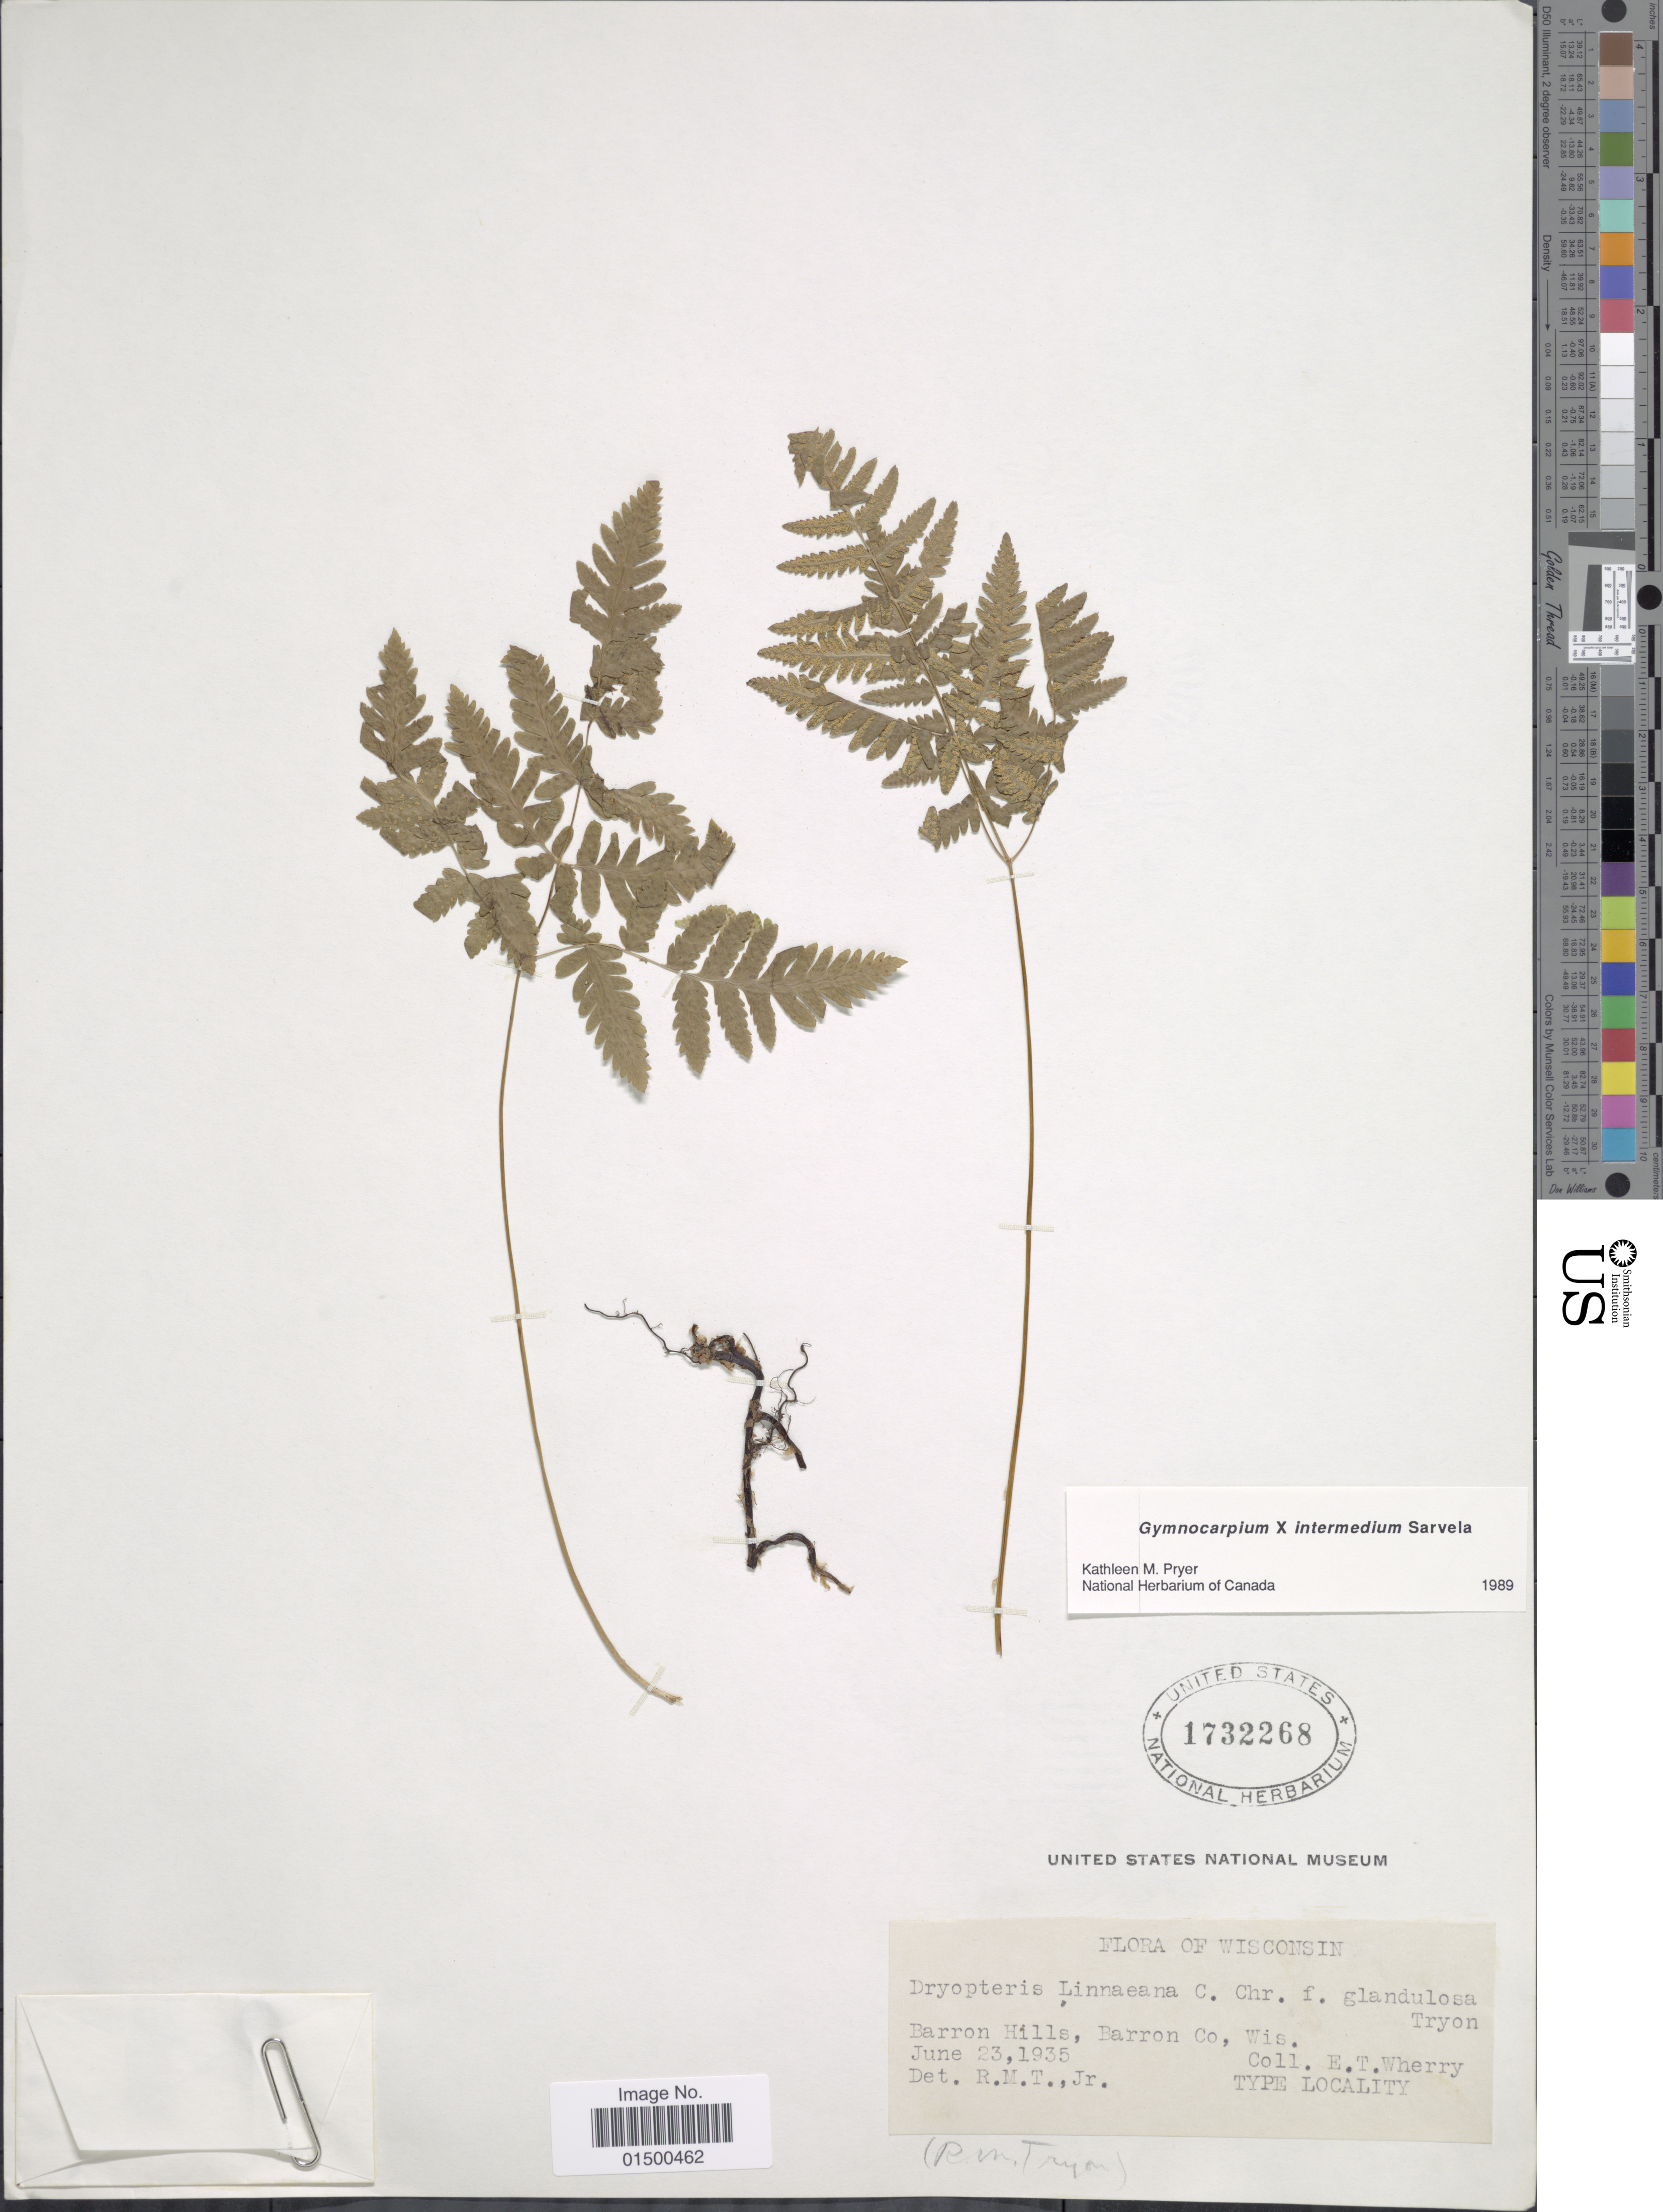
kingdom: Plantae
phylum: Tracheophyta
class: Polypodiopsida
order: Polypodiales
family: Cystopteridaceae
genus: Gymnocarpium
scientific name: Gymnocarpium x intermedium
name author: Sarvela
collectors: E. T. Wherry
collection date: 1935-06-23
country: United States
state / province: Wisconsin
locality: Barron Hills, Barron Co.,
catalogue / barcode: US 1732268